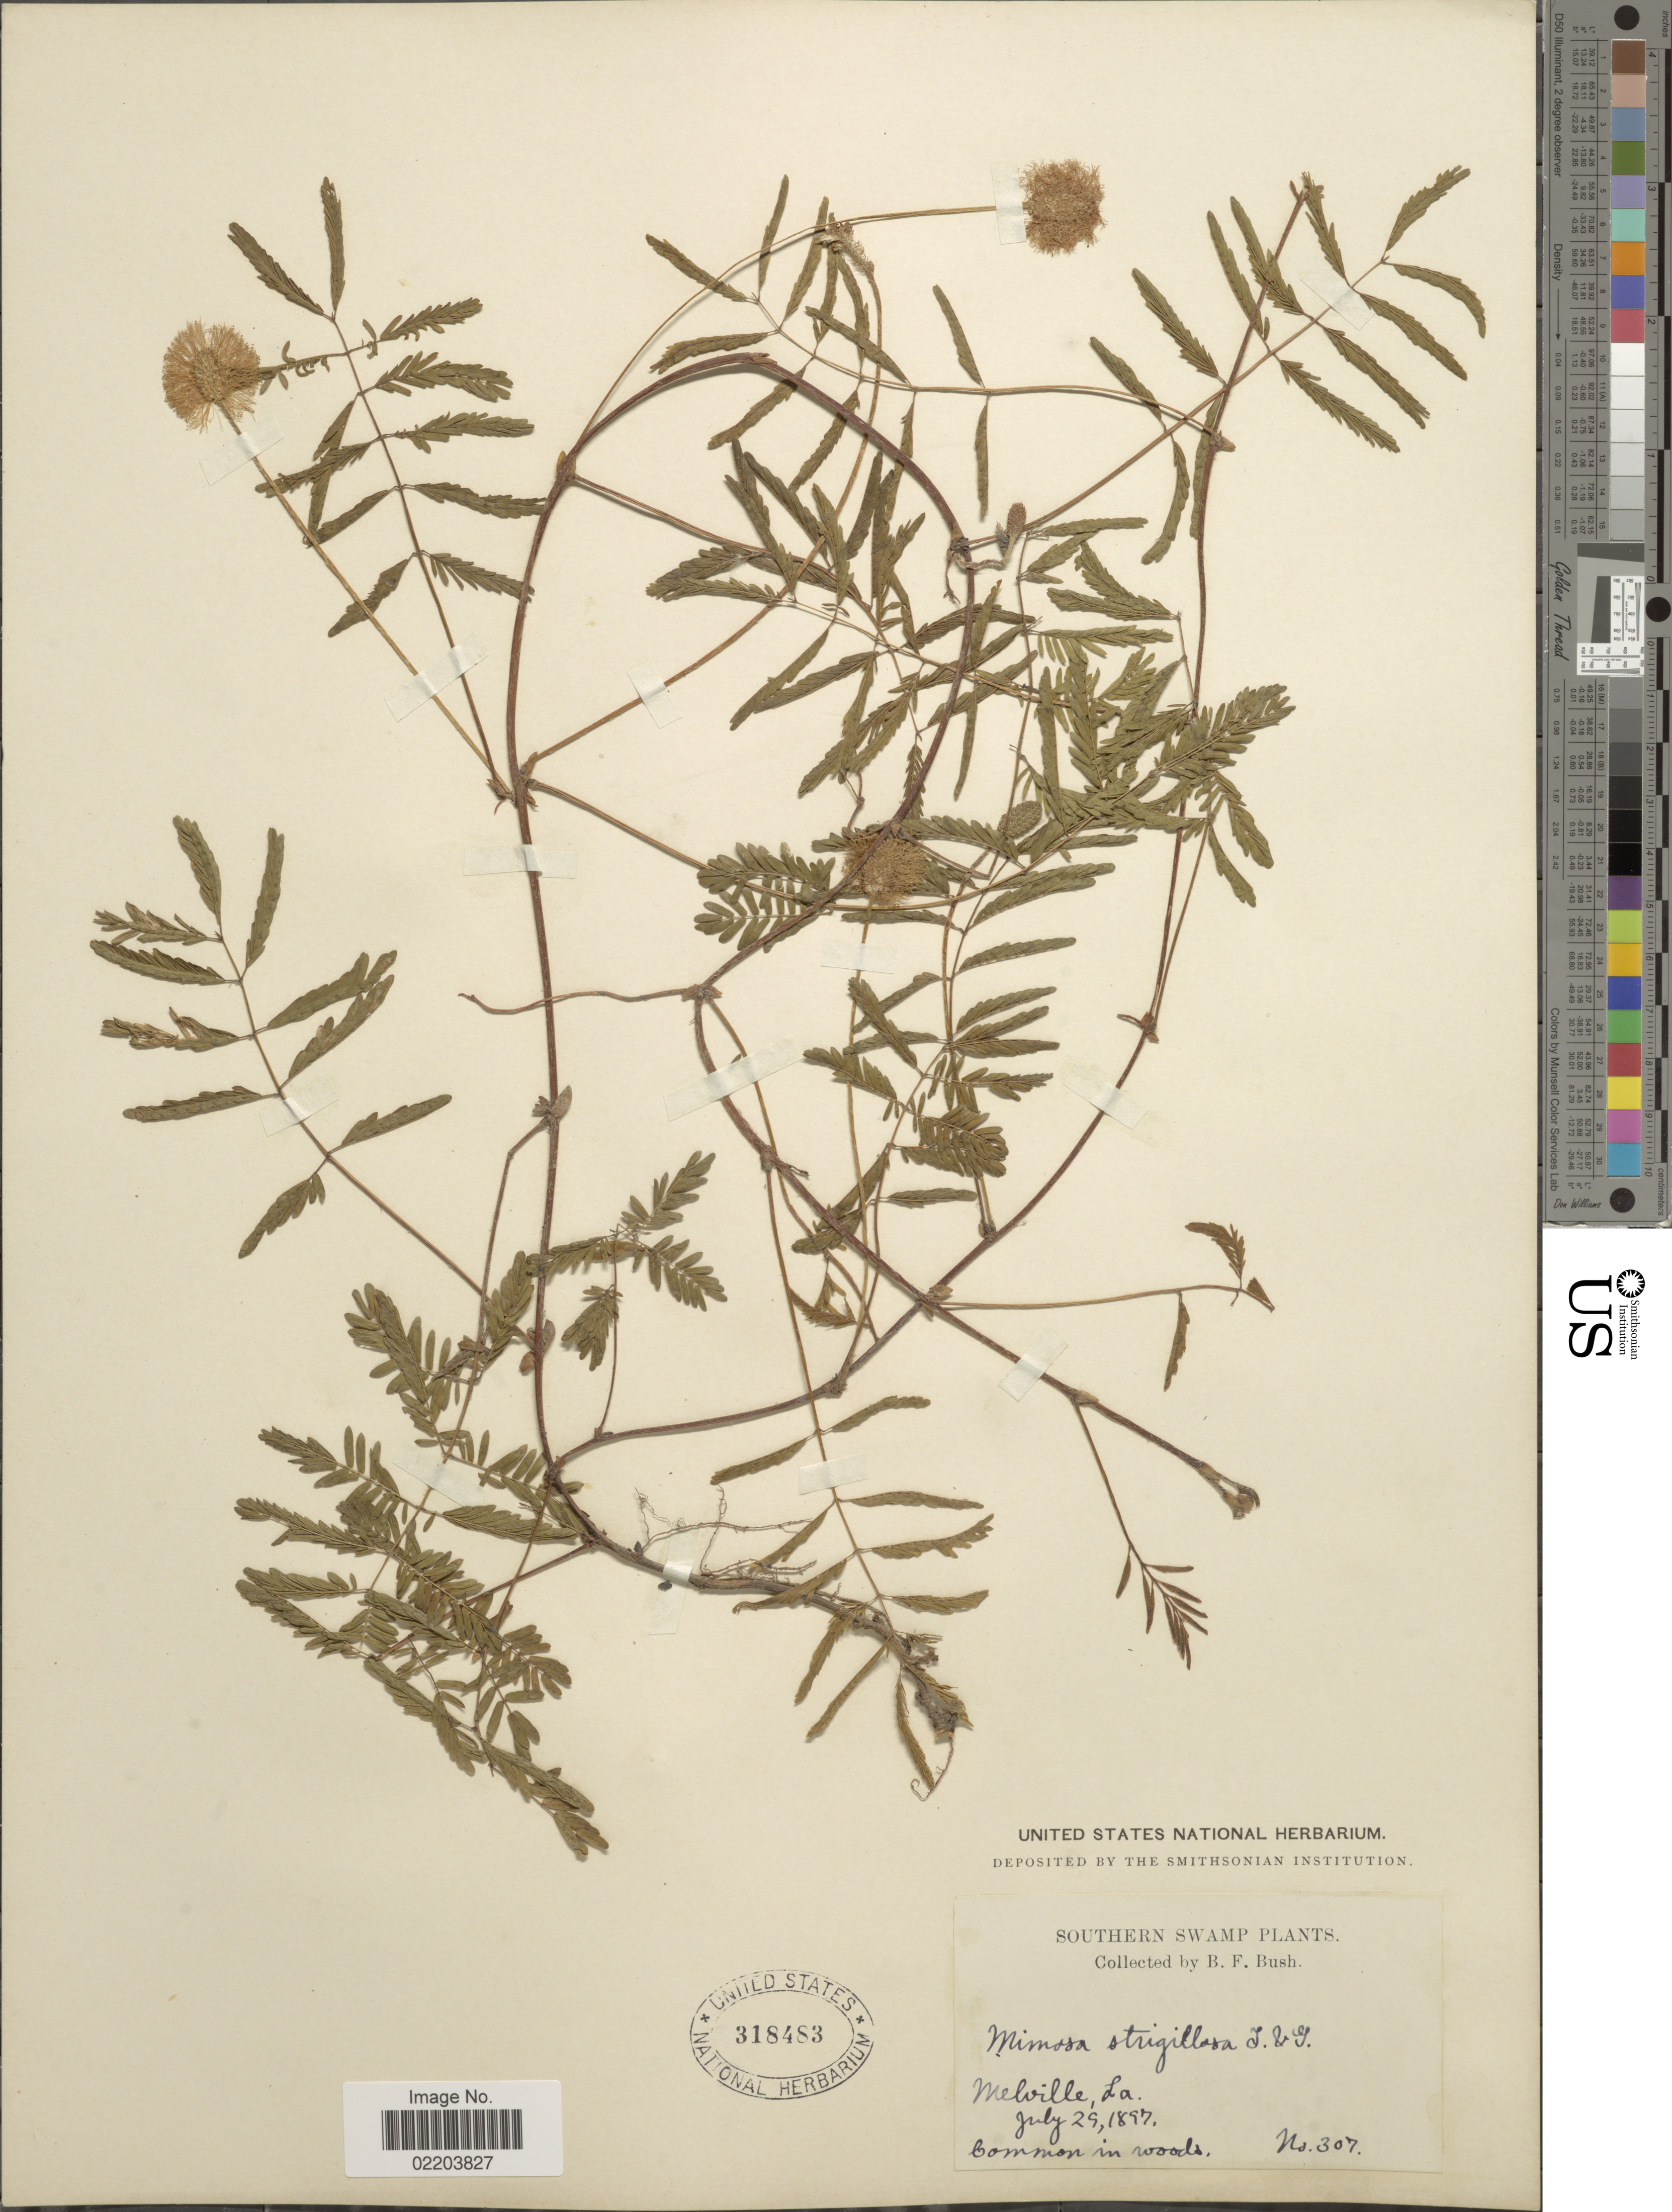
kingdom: Plantae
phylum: Tracheophyta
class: Magnoliopsida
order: Fabales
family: Fabaceae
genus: Mimosa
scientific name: Mimosa strigillosa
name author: Torr. & A. Gray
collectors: B. F. Bush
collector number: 307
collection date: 1897-07-29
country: United States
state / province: Louisiana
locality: Southern Swamp, Melville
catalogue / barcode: US 318483